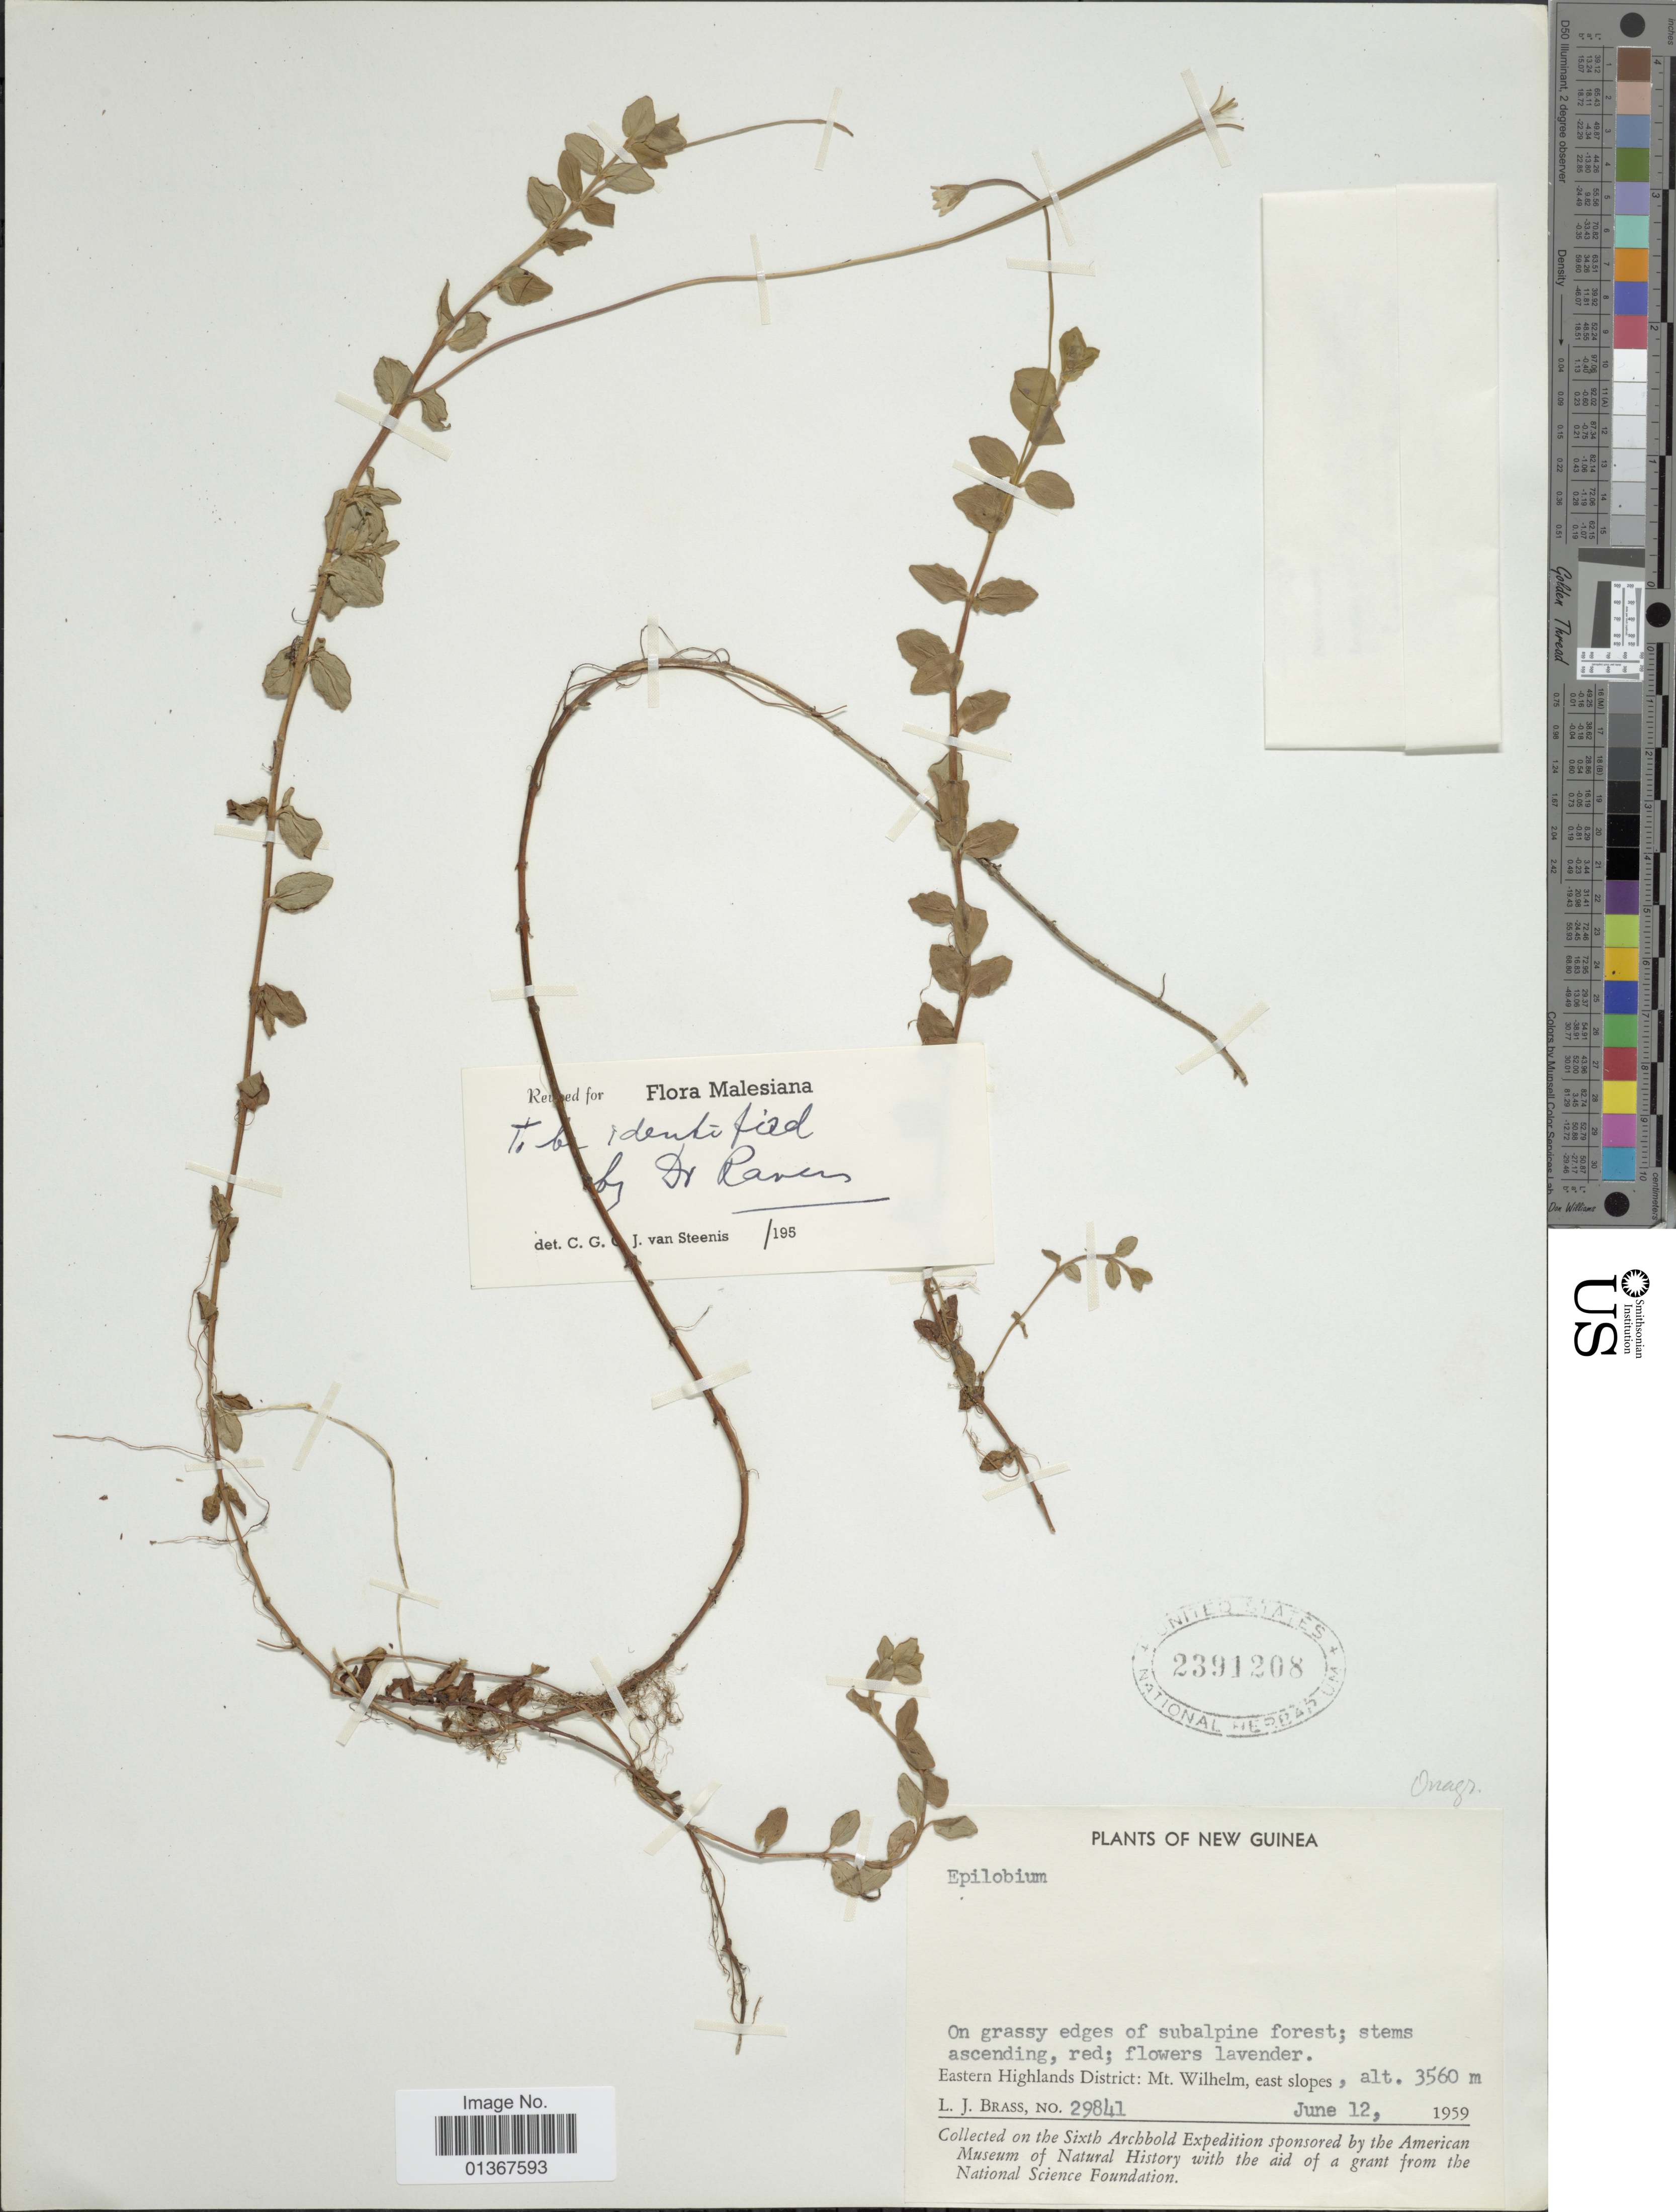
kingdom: Plantae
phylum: Tracheophyta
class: Magnoliopsida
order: Myrtales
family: Onagraceae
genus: Epilobium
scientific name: Epilobium sp.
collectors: L. J. Brass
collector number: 29841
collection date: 1959-06-12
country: Papua New Guinea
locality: Eastern Highlands District: Mt. Wilhelm, east slopes.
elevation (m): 3560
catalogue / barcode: US 2391208